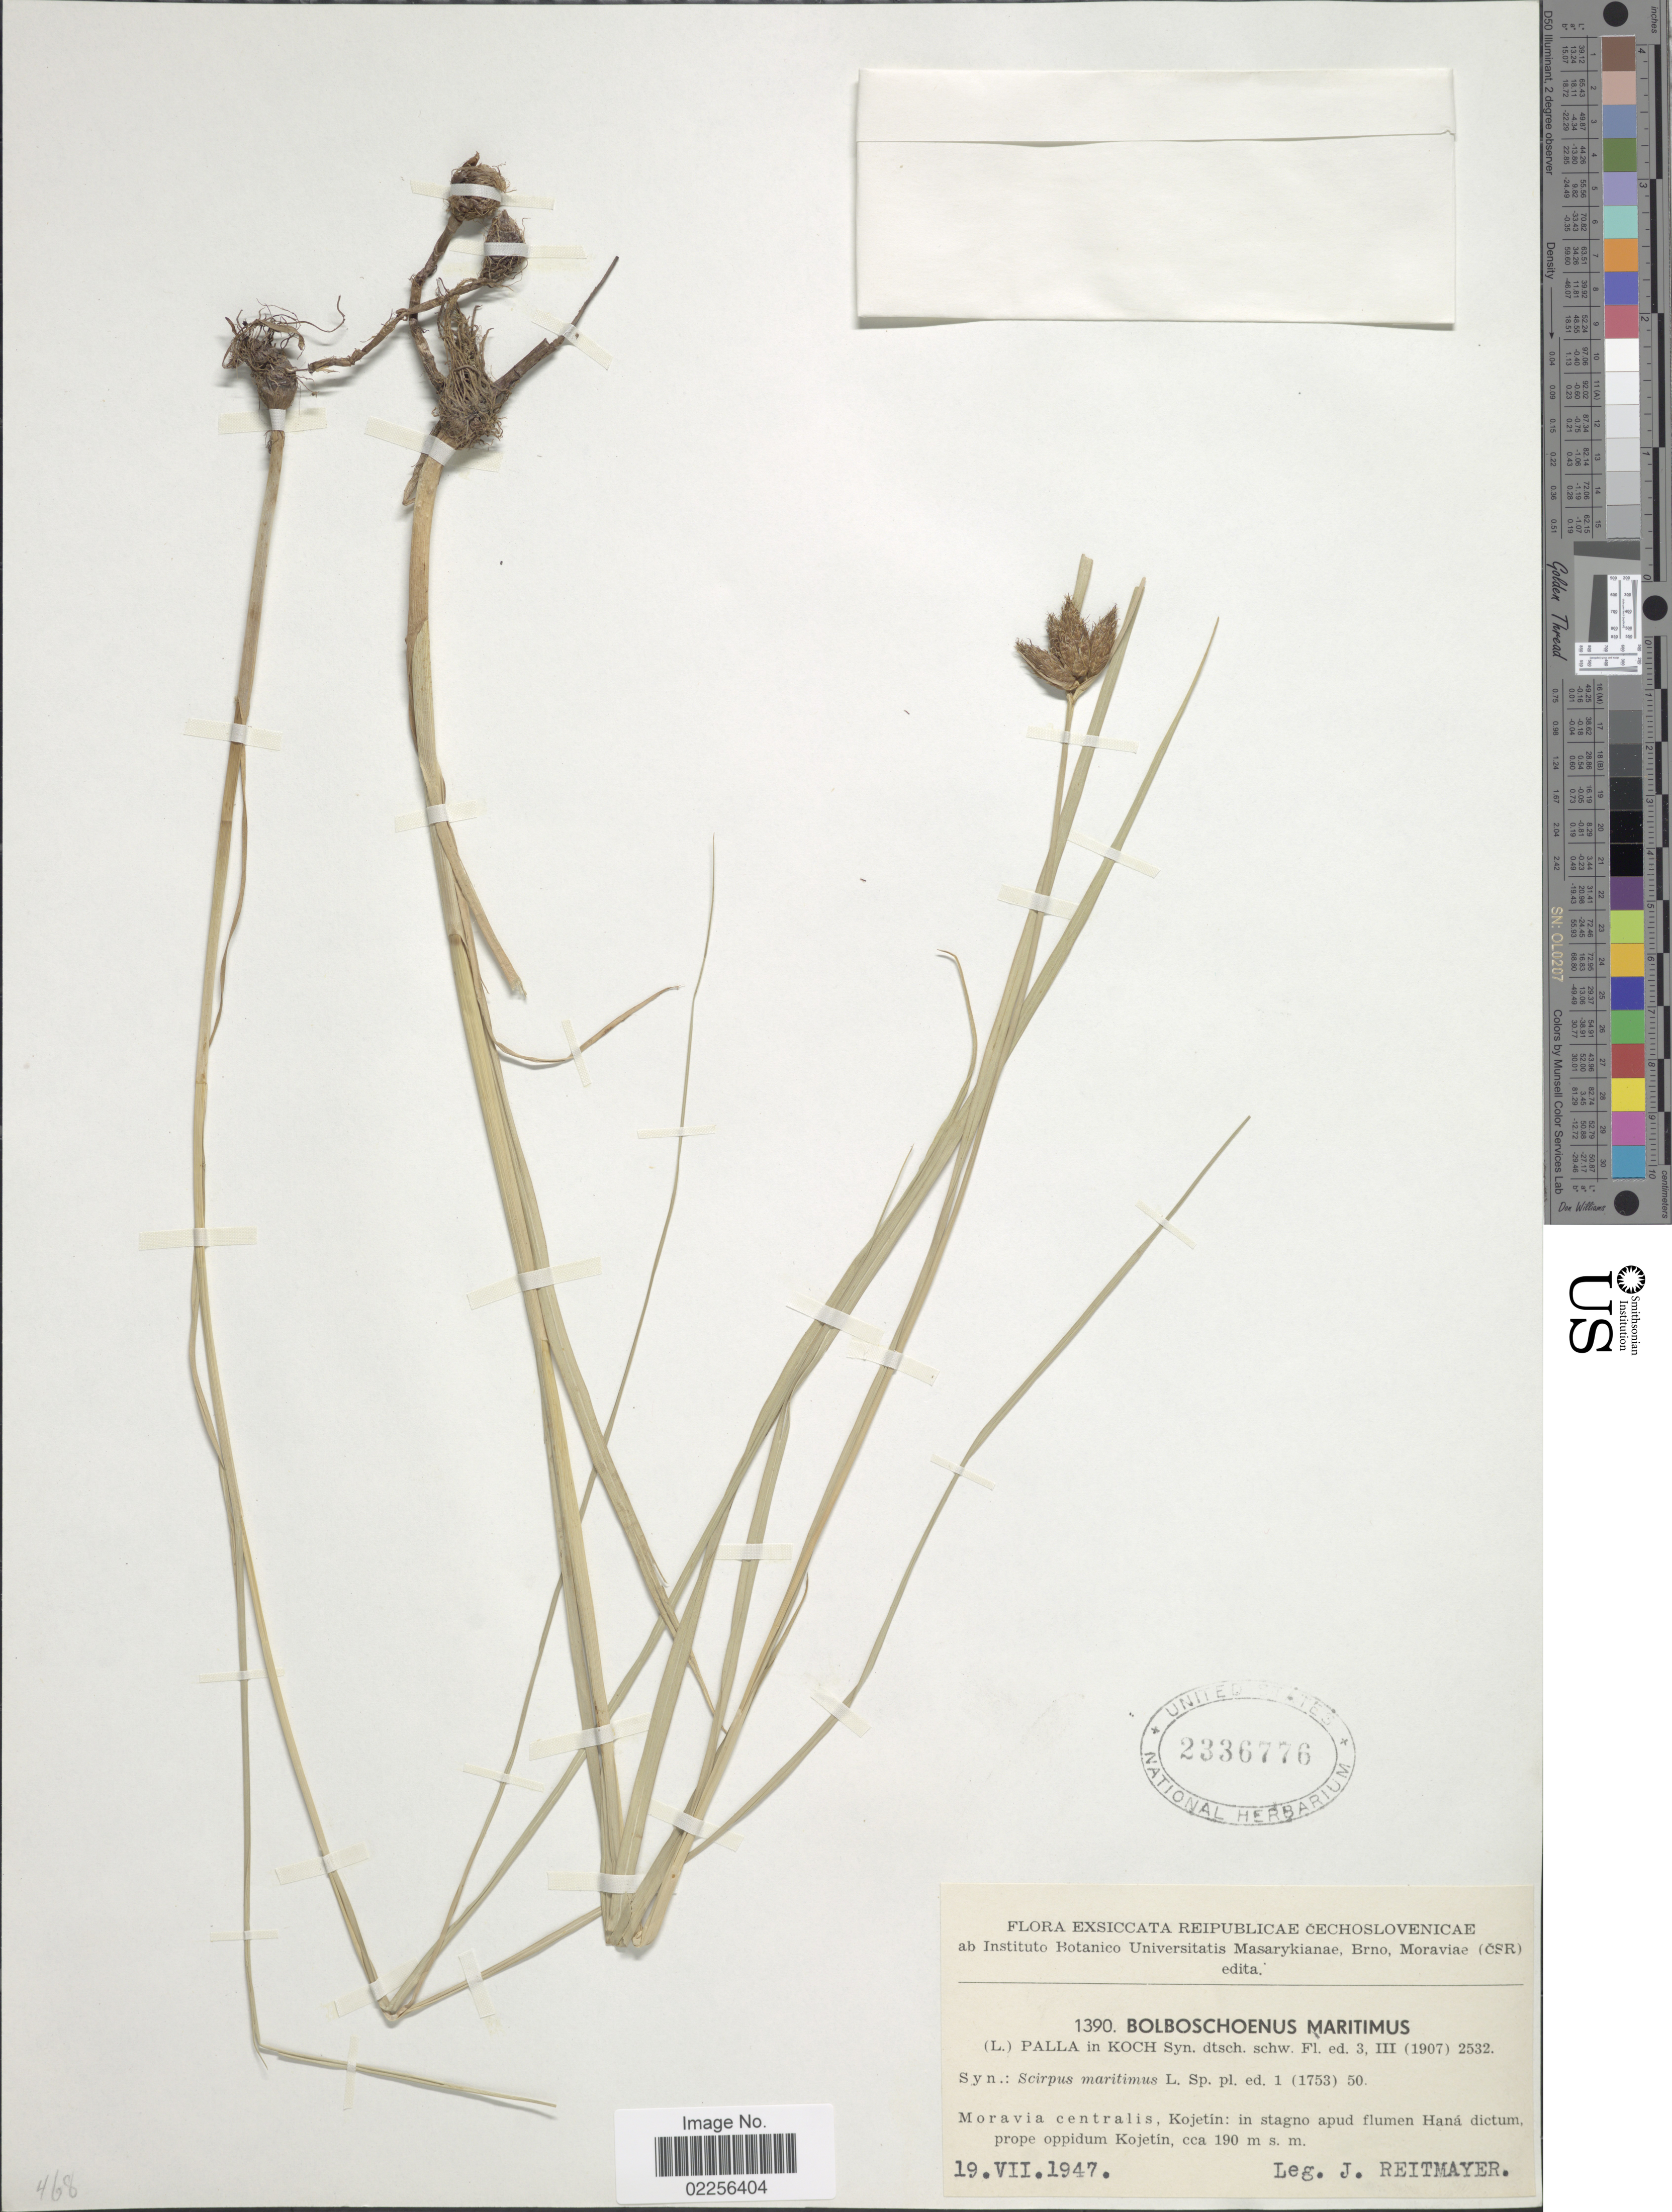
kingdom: Plantae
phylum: Tracheophyta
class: Liliopsida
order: Poales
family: Cyperaceae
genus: Bolboschoenus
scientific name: Bolboschoenus maritimus subsp. maritimus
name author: (L.) Palla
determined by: Strong, Mark T., (BOT), Smithsonian Institution - National Museum of Natural History (UNITED STATES)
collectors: J. Reitmayer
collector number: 1390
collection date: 1947-07-19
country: Czechia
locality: Reipublicae Cechoslovenicae, Moravia centralis, Kojetin, flumen Hana dictum, prope oppidum Kojetin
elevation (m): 190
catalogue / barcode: US 2336776